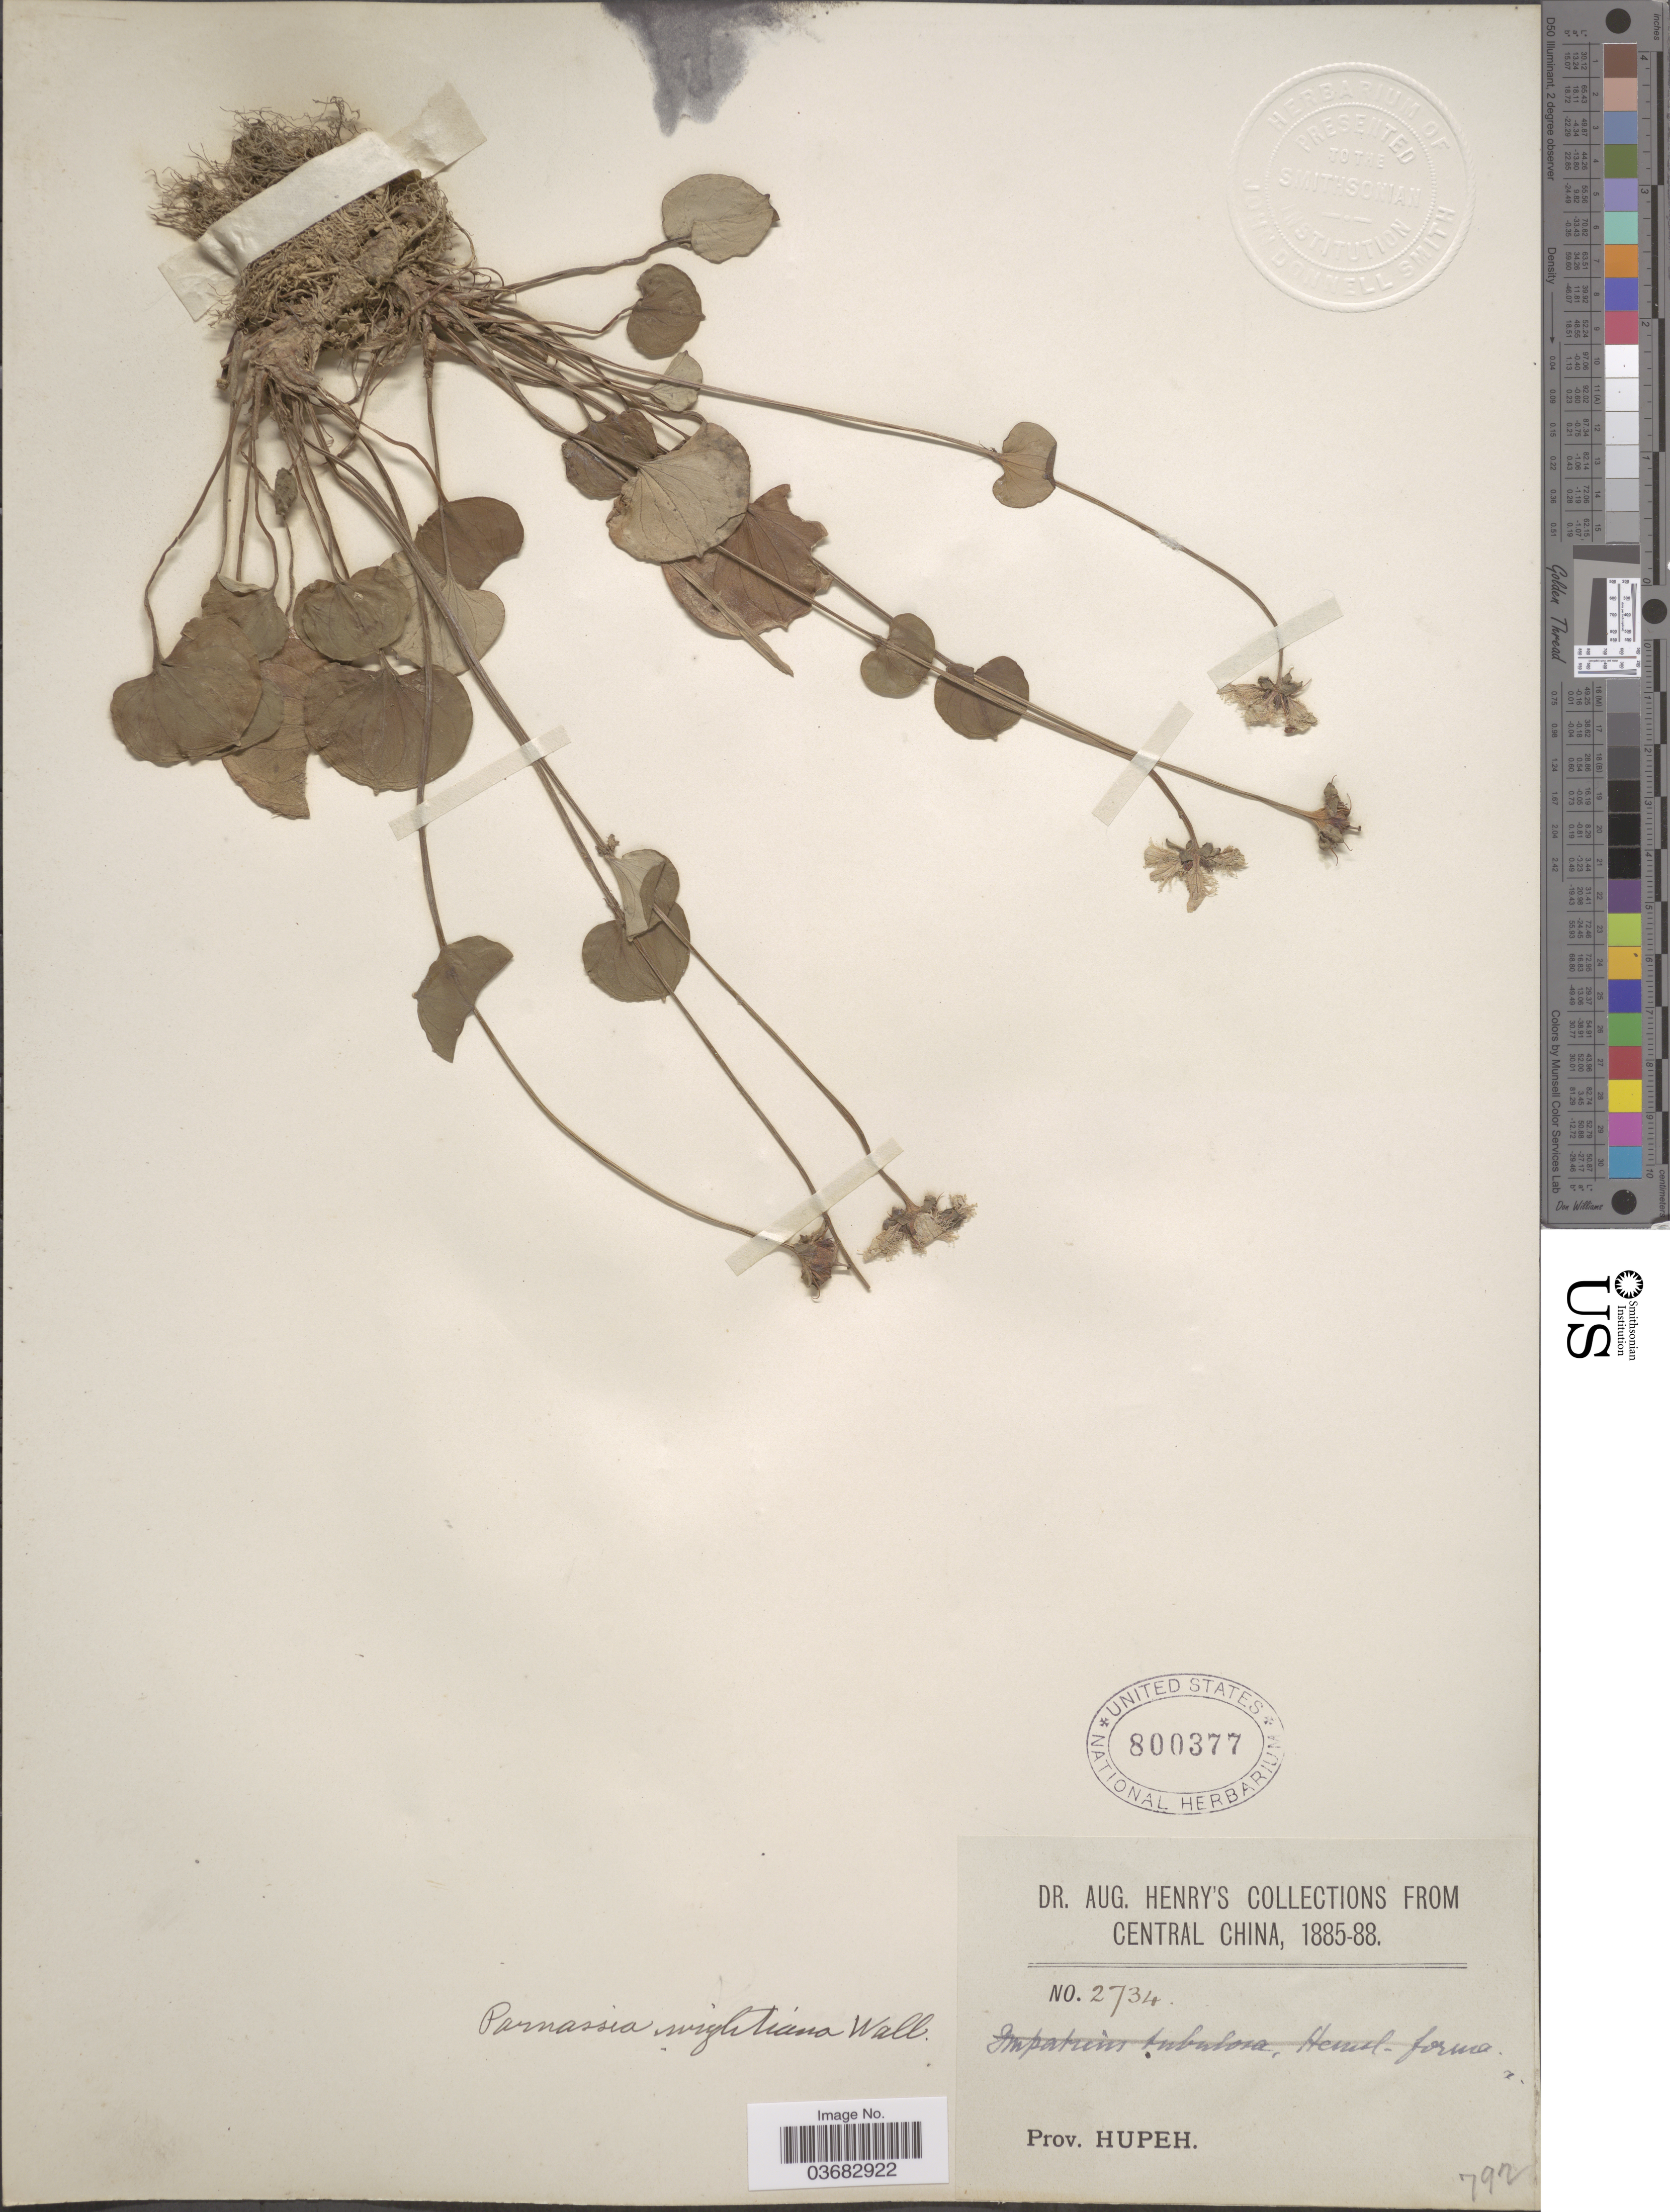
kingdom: Plantae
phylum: Tracheophyta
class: Magnoliopsida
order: Celastrales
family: Parnassiaceae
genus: Parnassia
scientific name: Parnassia wightiana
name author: Wall. ex Wight & Arn.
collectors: A. Henry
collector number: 2734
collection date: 1885/1888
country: China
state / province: Hubei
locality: Central China. Prov. Hupeh.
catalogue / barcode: US 800377